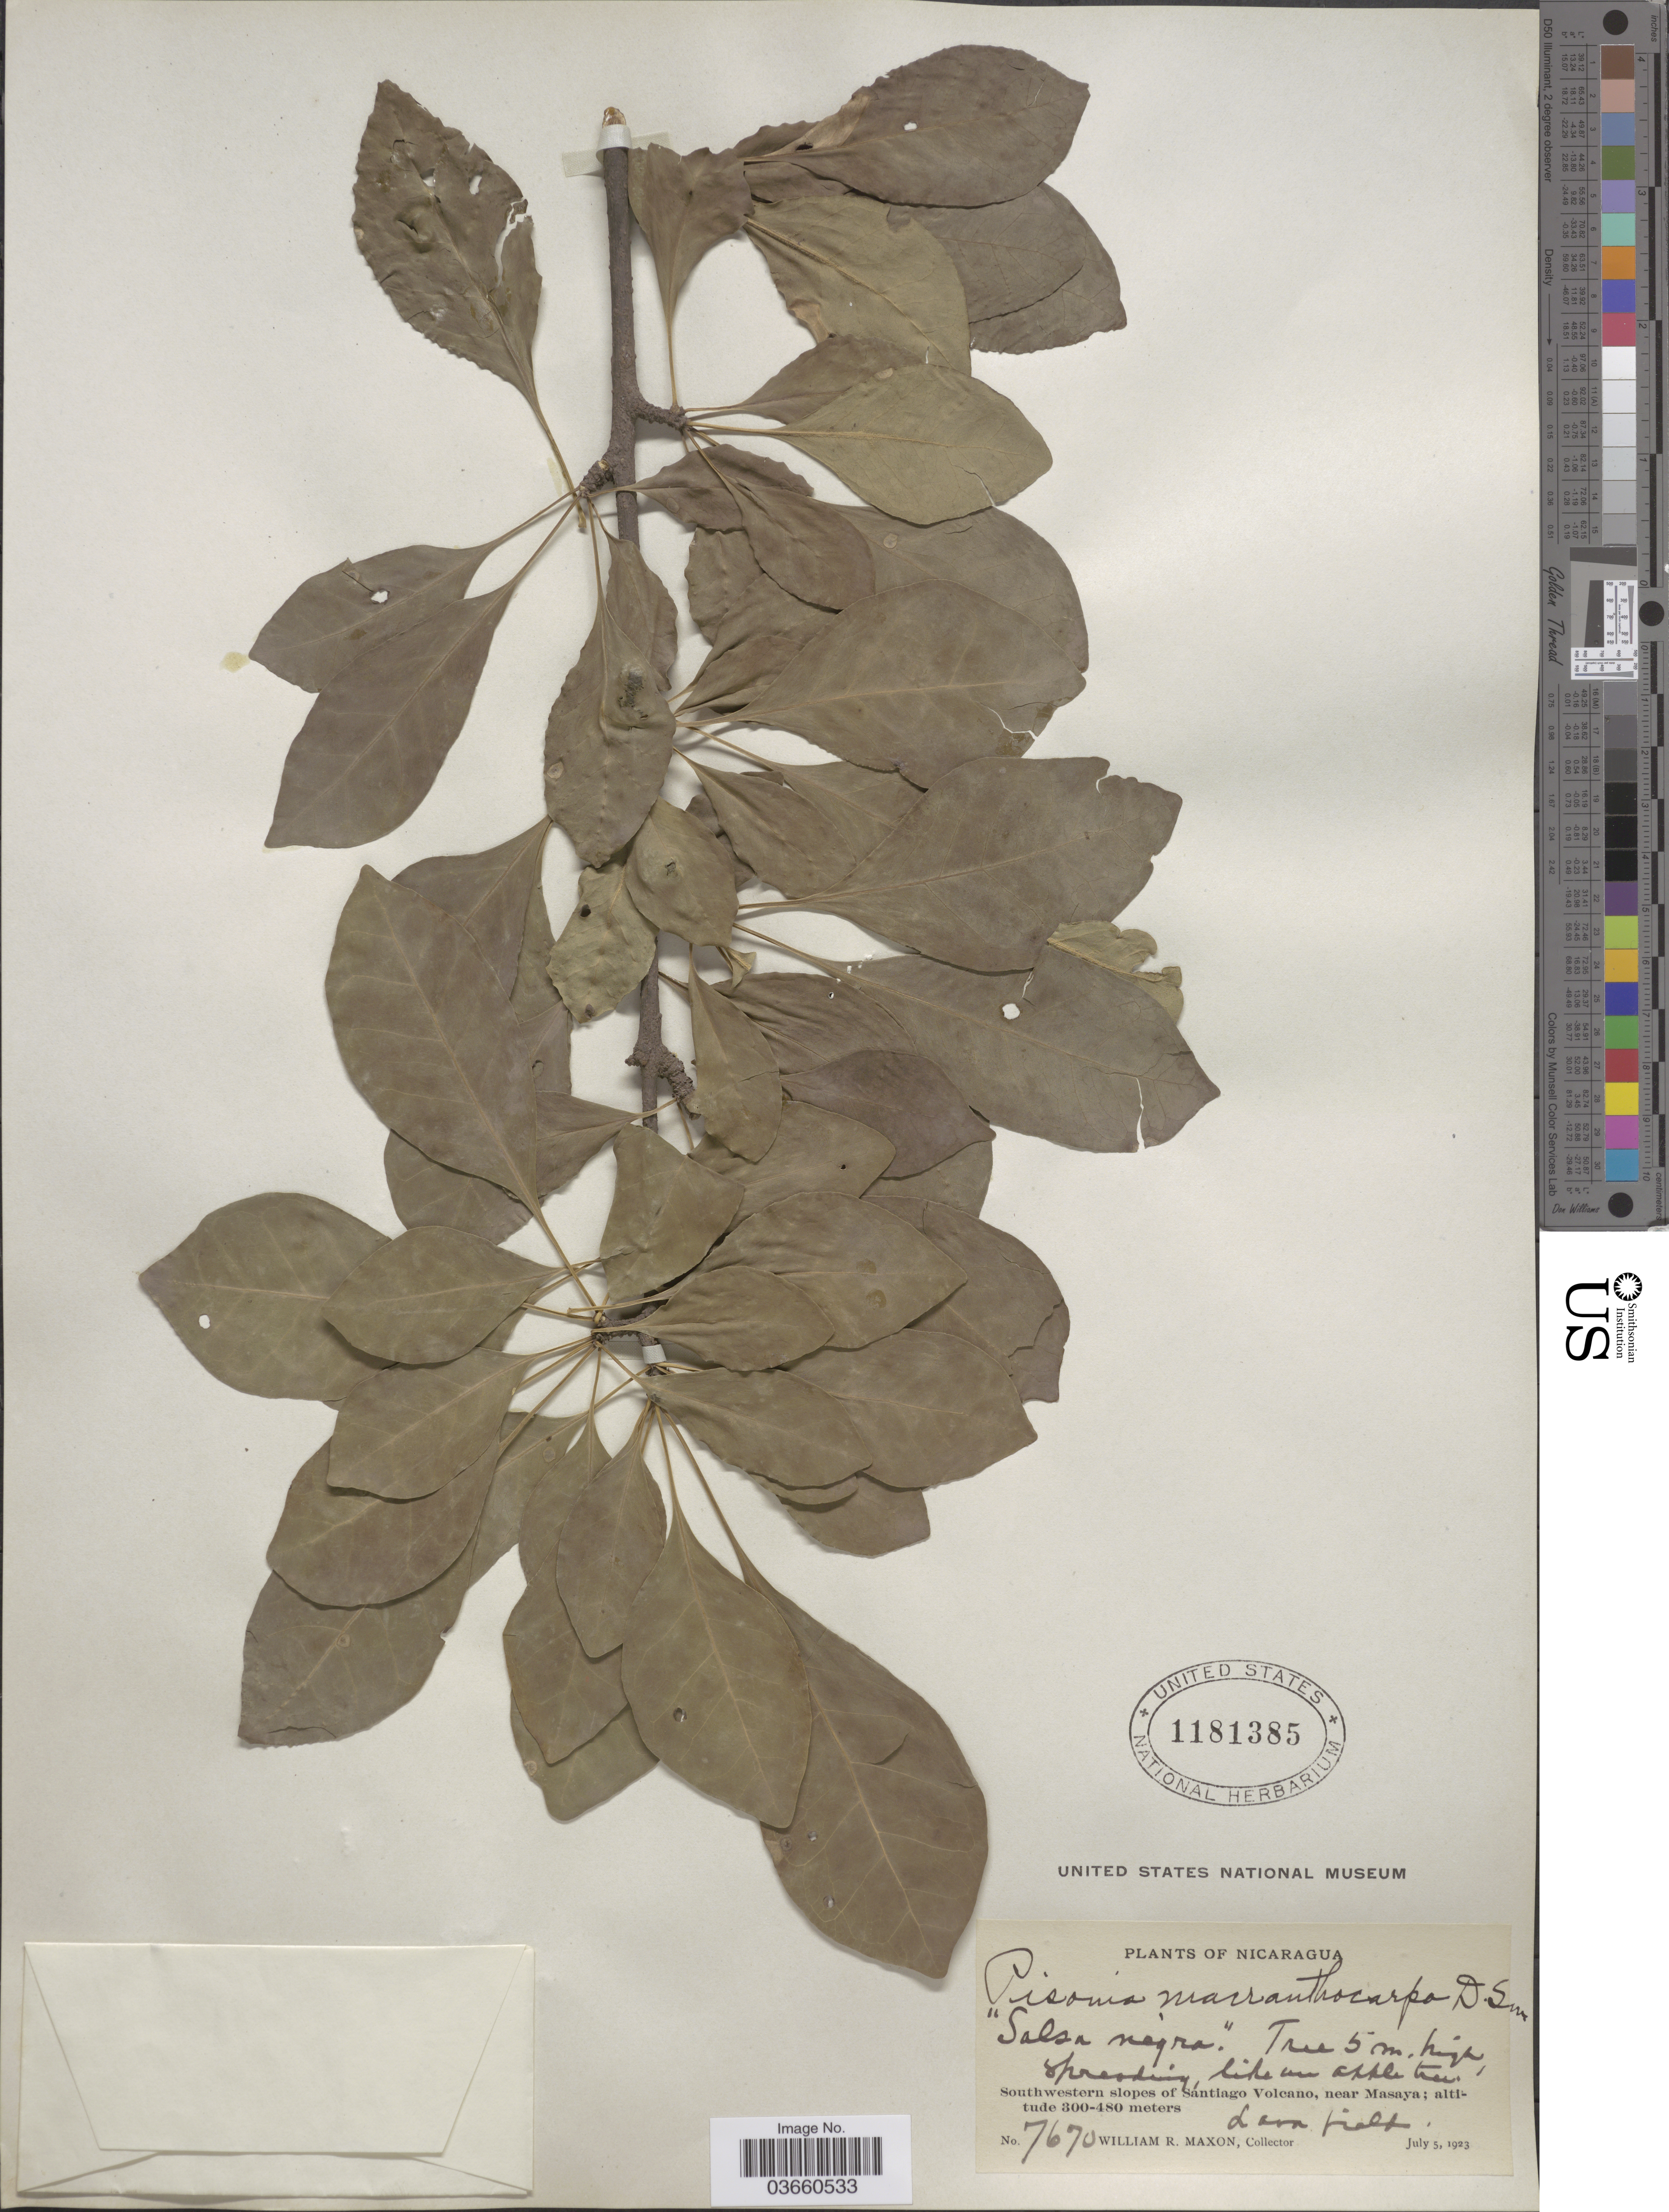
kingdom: Plantae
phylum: Tracheophyta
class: Magnoliopsida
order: Caryophyllales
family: Nyctaginaceae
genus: Pisonia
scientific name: Pisonia macranthocarpa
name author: (Donn. Sm.) Donn. Sm.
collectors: W. R. Maxon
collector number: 7670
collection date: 1923-07-05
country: Nicaragua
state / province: Masaya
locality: Southwestern slopes of Santiago Volcano, near Masaya.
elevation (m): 300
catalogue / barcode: US 1181385